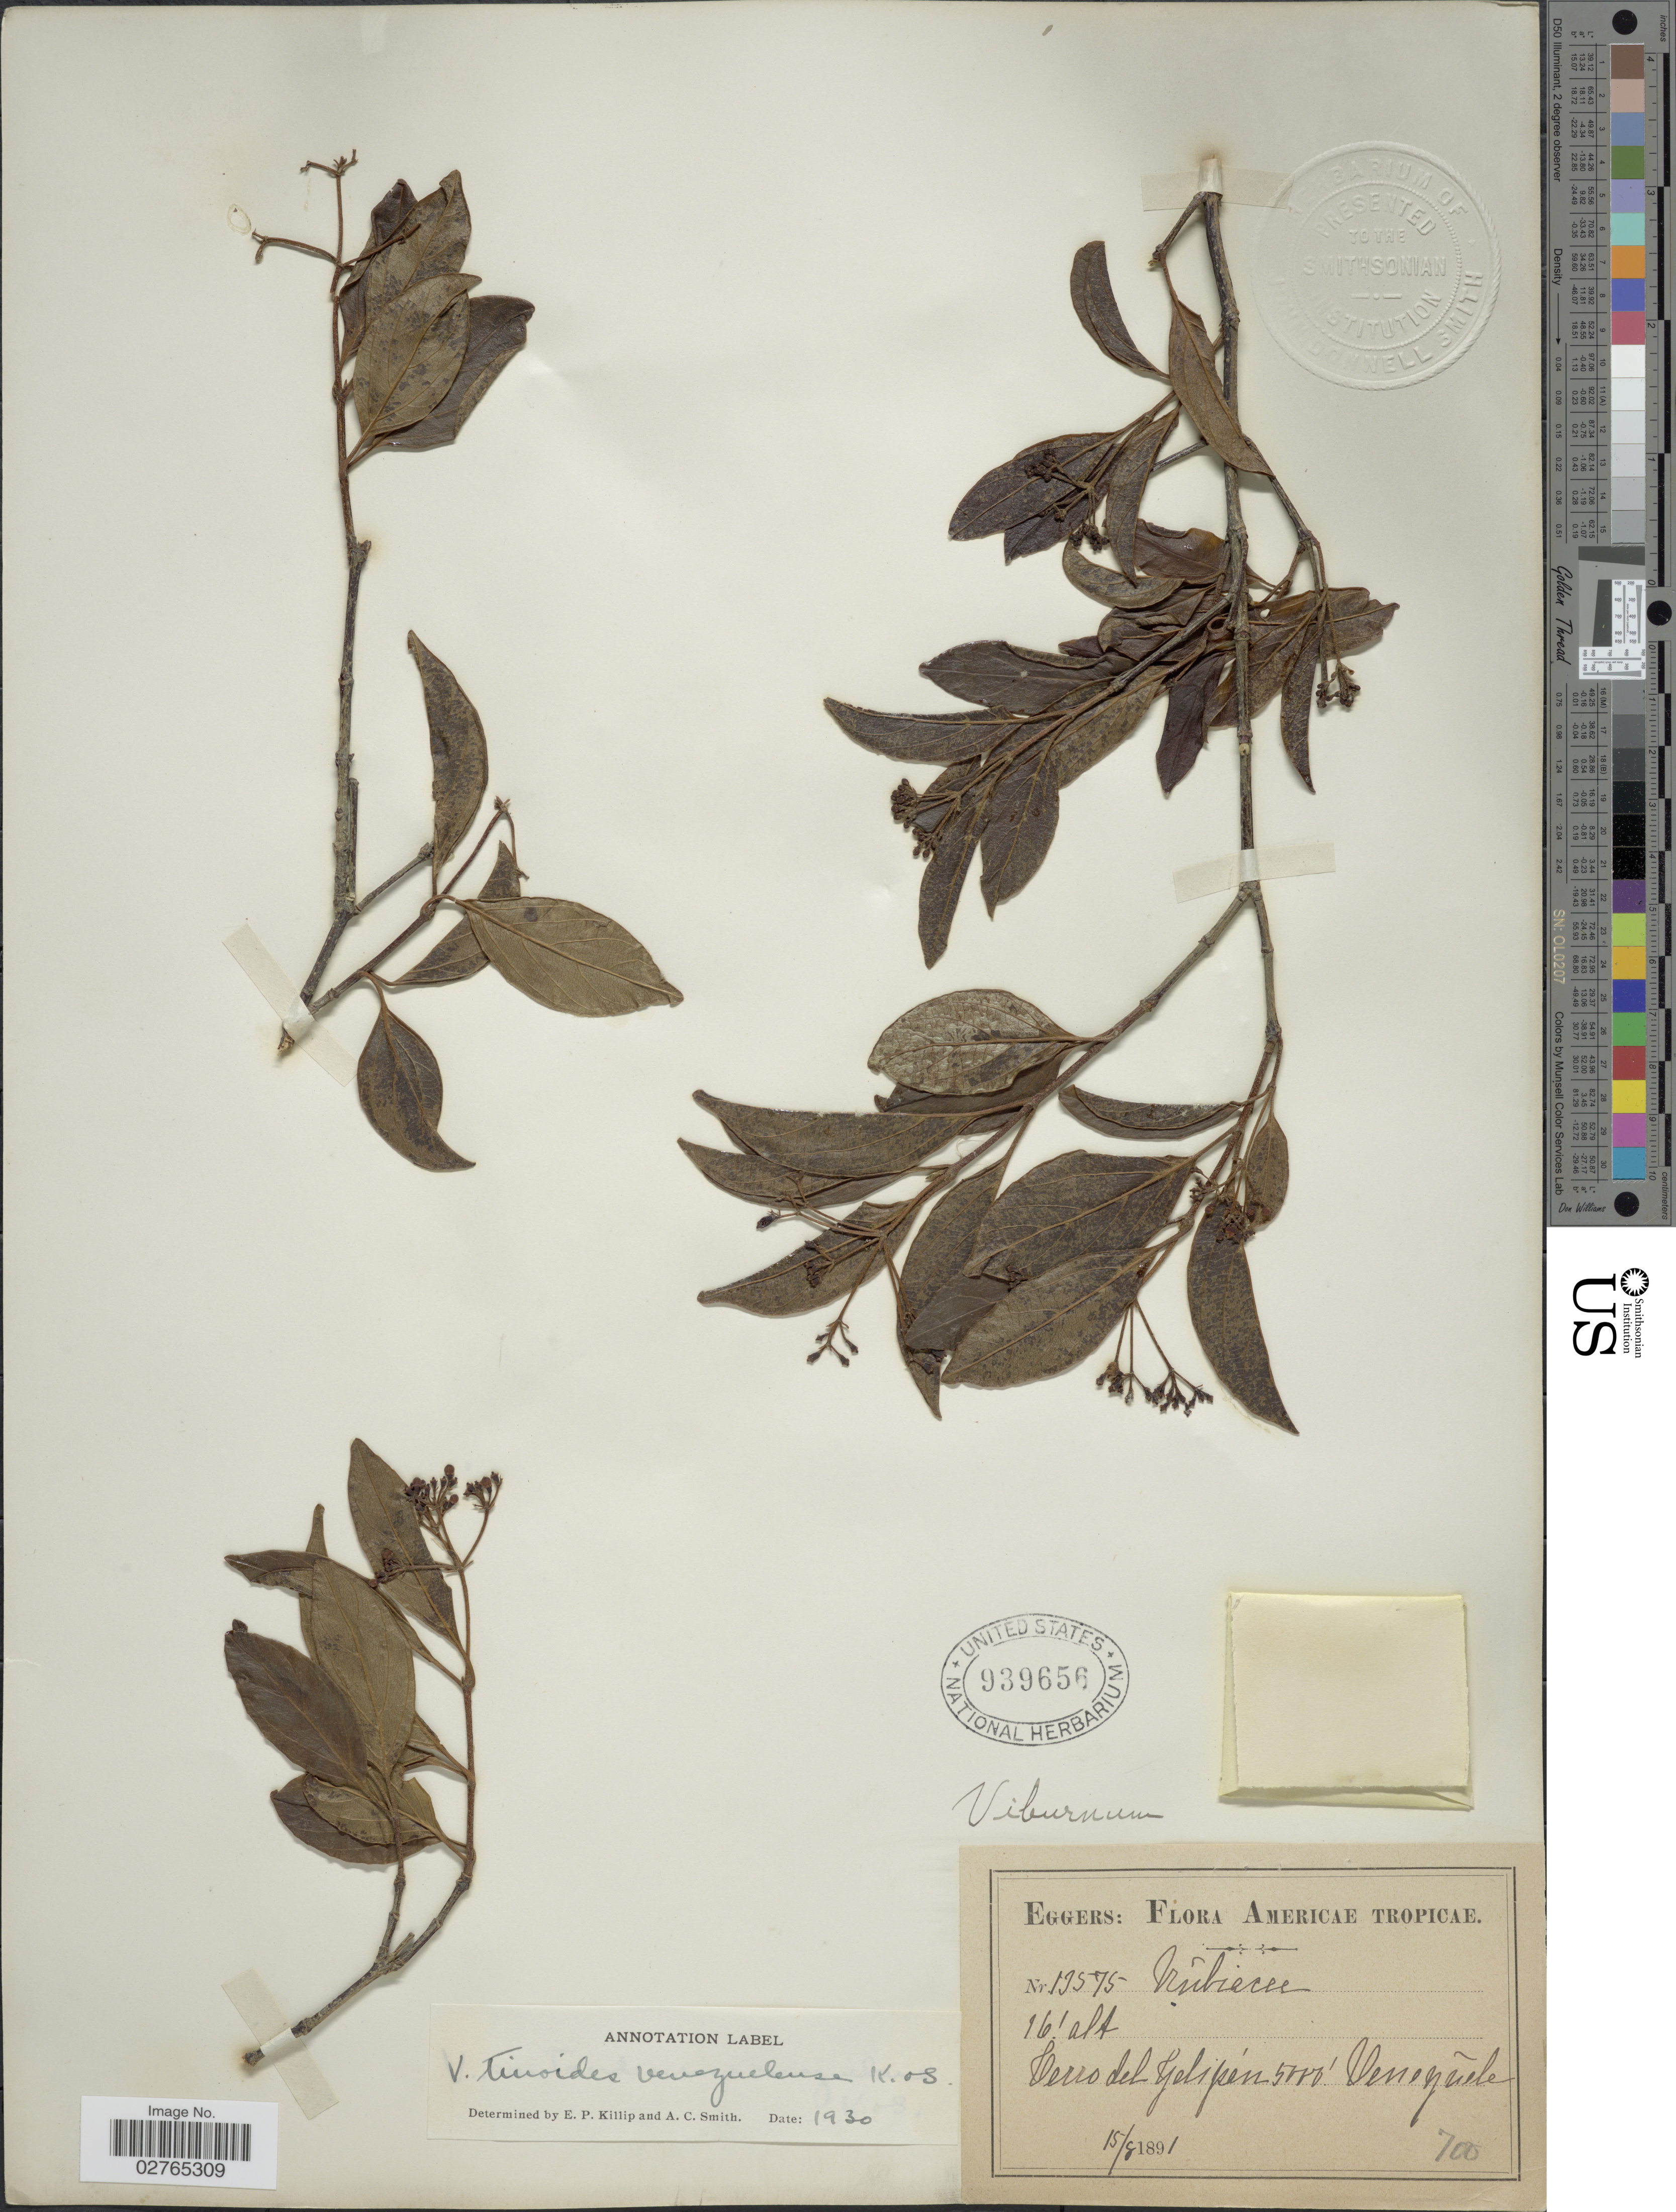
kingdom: Plantae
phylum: Tracheophyta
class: Magnoliopsida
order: Dipsacales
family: Viburnaceae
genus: Viburnum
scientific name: Viburnum tinoides var. venezuelense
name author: L. f.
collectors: -. Eggers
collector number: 13575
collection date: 1891-08-15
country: Venezuela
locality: Cerro del Galipán.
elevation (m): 1524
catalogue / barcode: US 939656